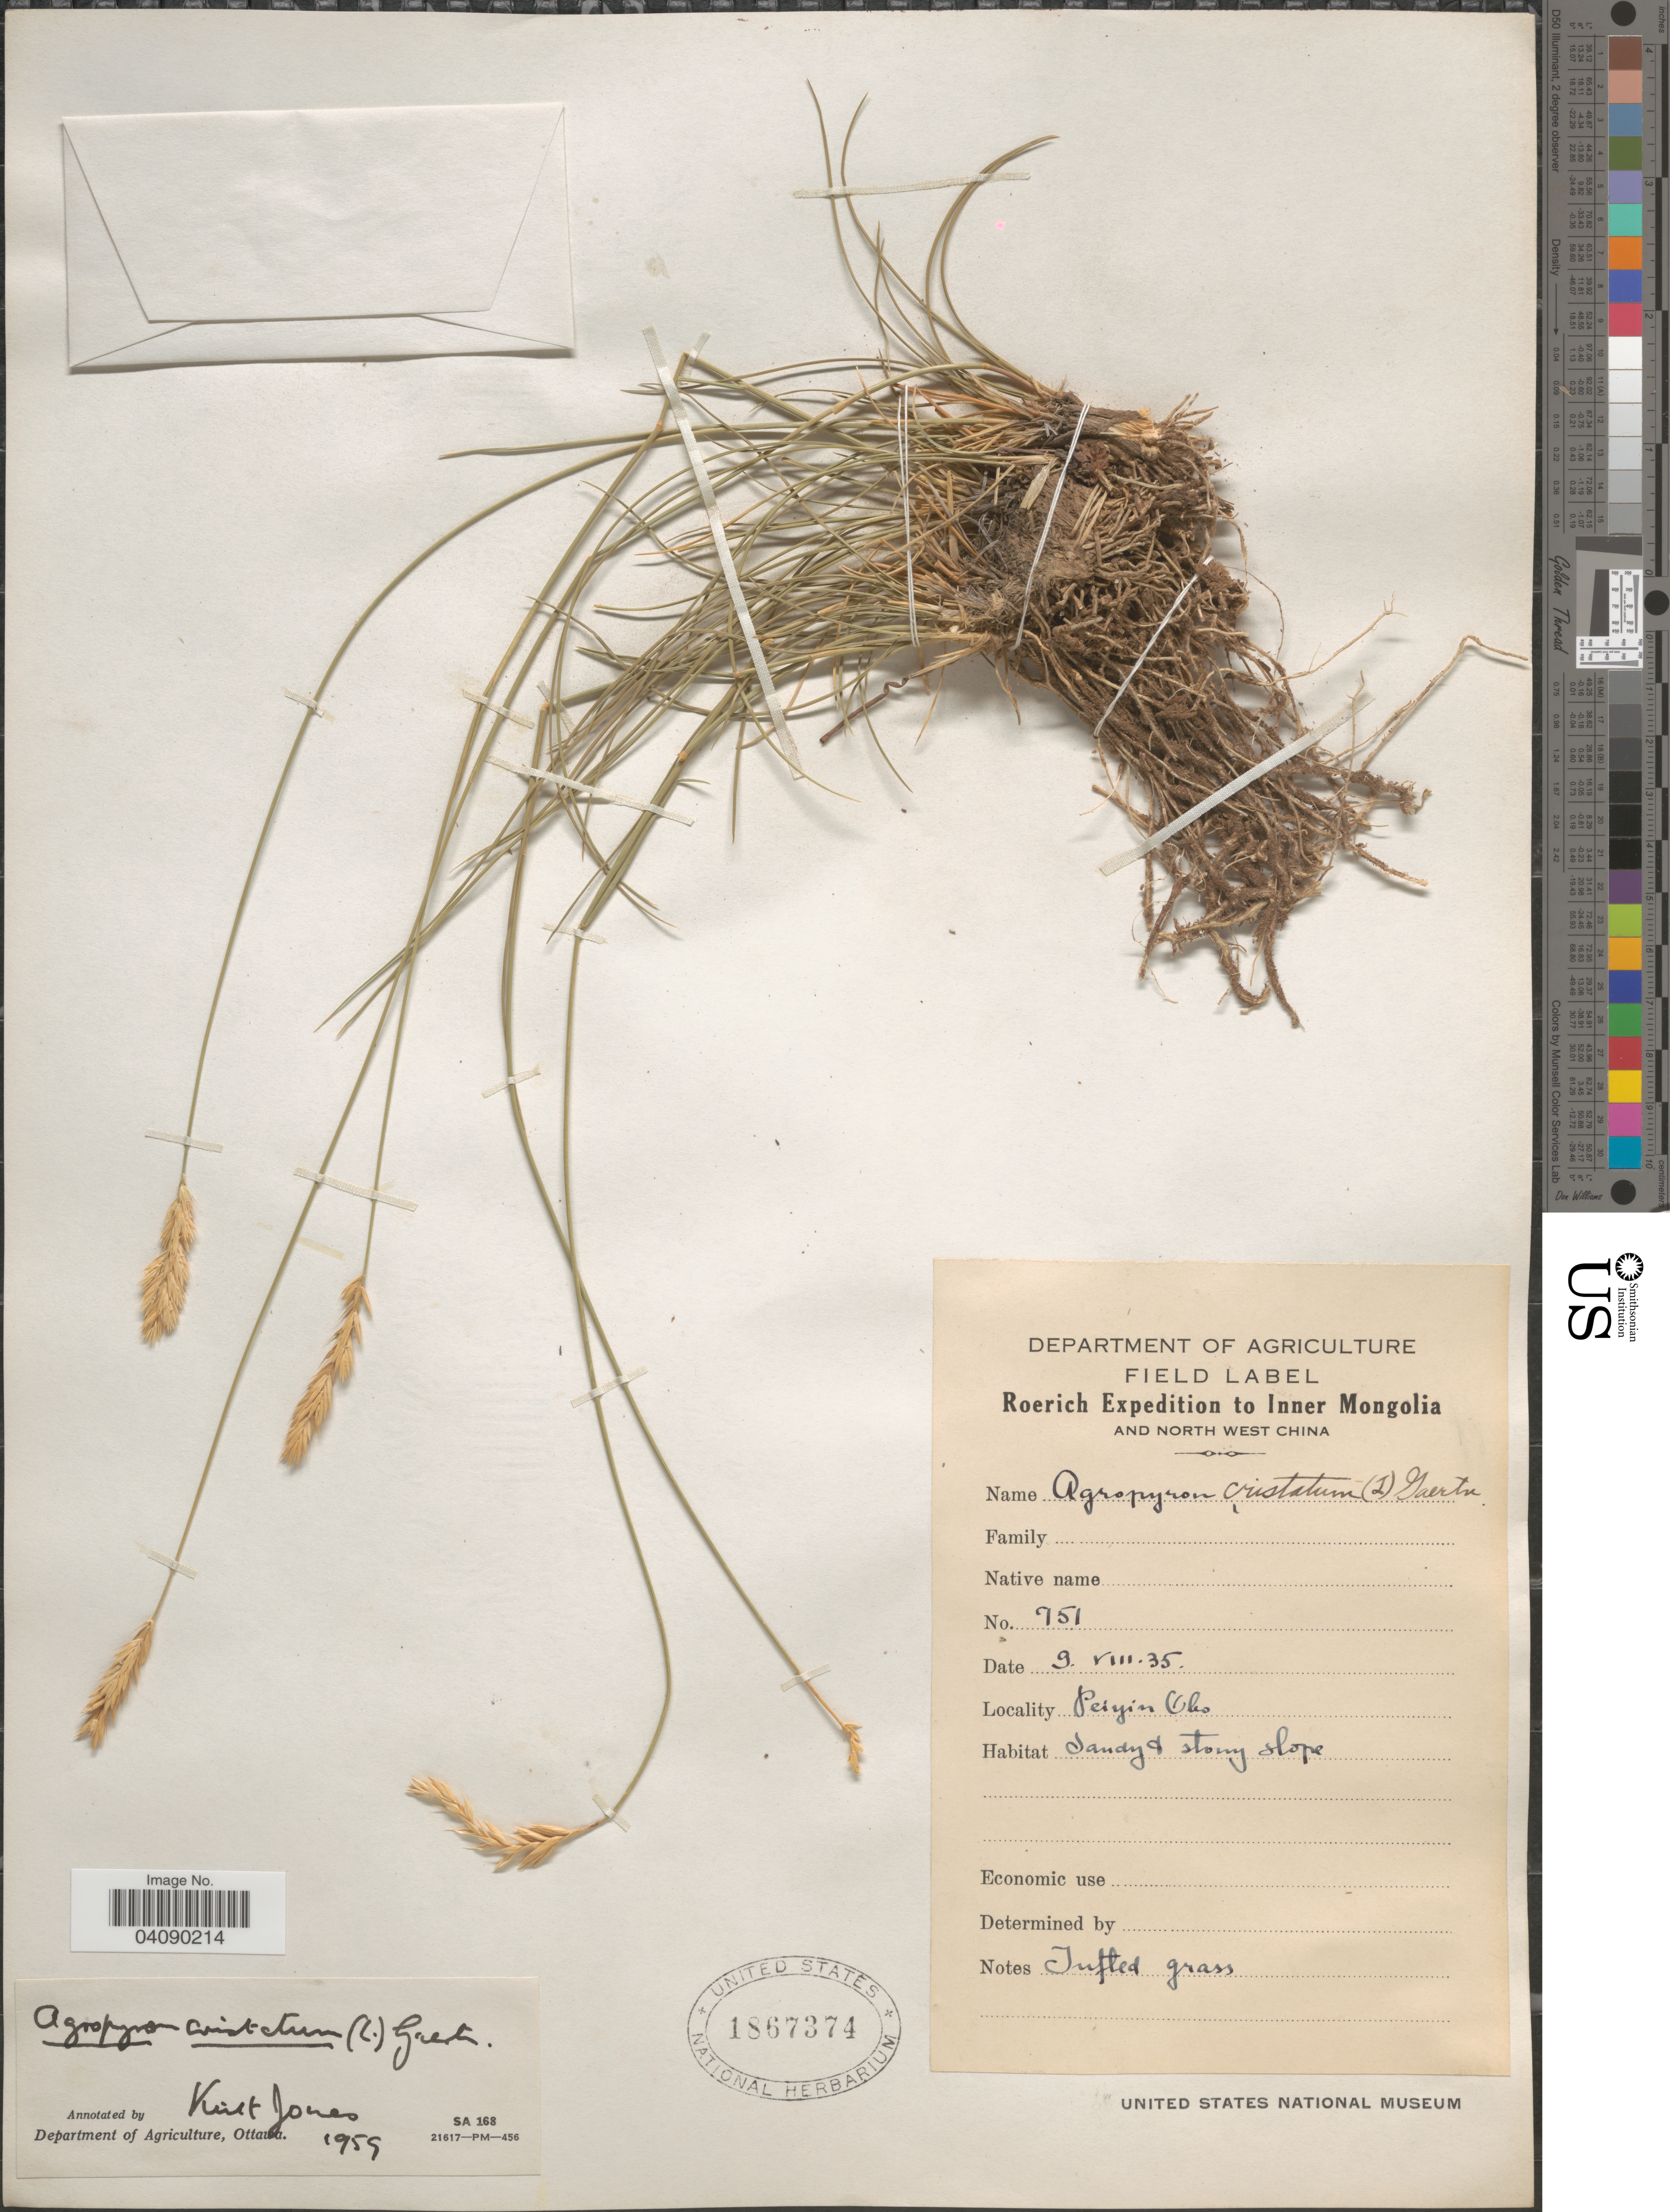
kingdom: Plantae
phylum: Tracheophyta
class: Liliopsida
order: Poales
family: Poaceae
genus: Agropyron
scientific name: Agropyron cristatum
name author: (L.) Gaertn.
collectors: Roerich Expedition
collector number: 751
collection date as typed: Transcribed d/m/y: 9/8/35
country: China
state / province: Nei Monggol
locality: To Inner Mongolia and North West China. Peiyin Cho. Sandy & stony slope.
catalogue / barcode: US 1867374